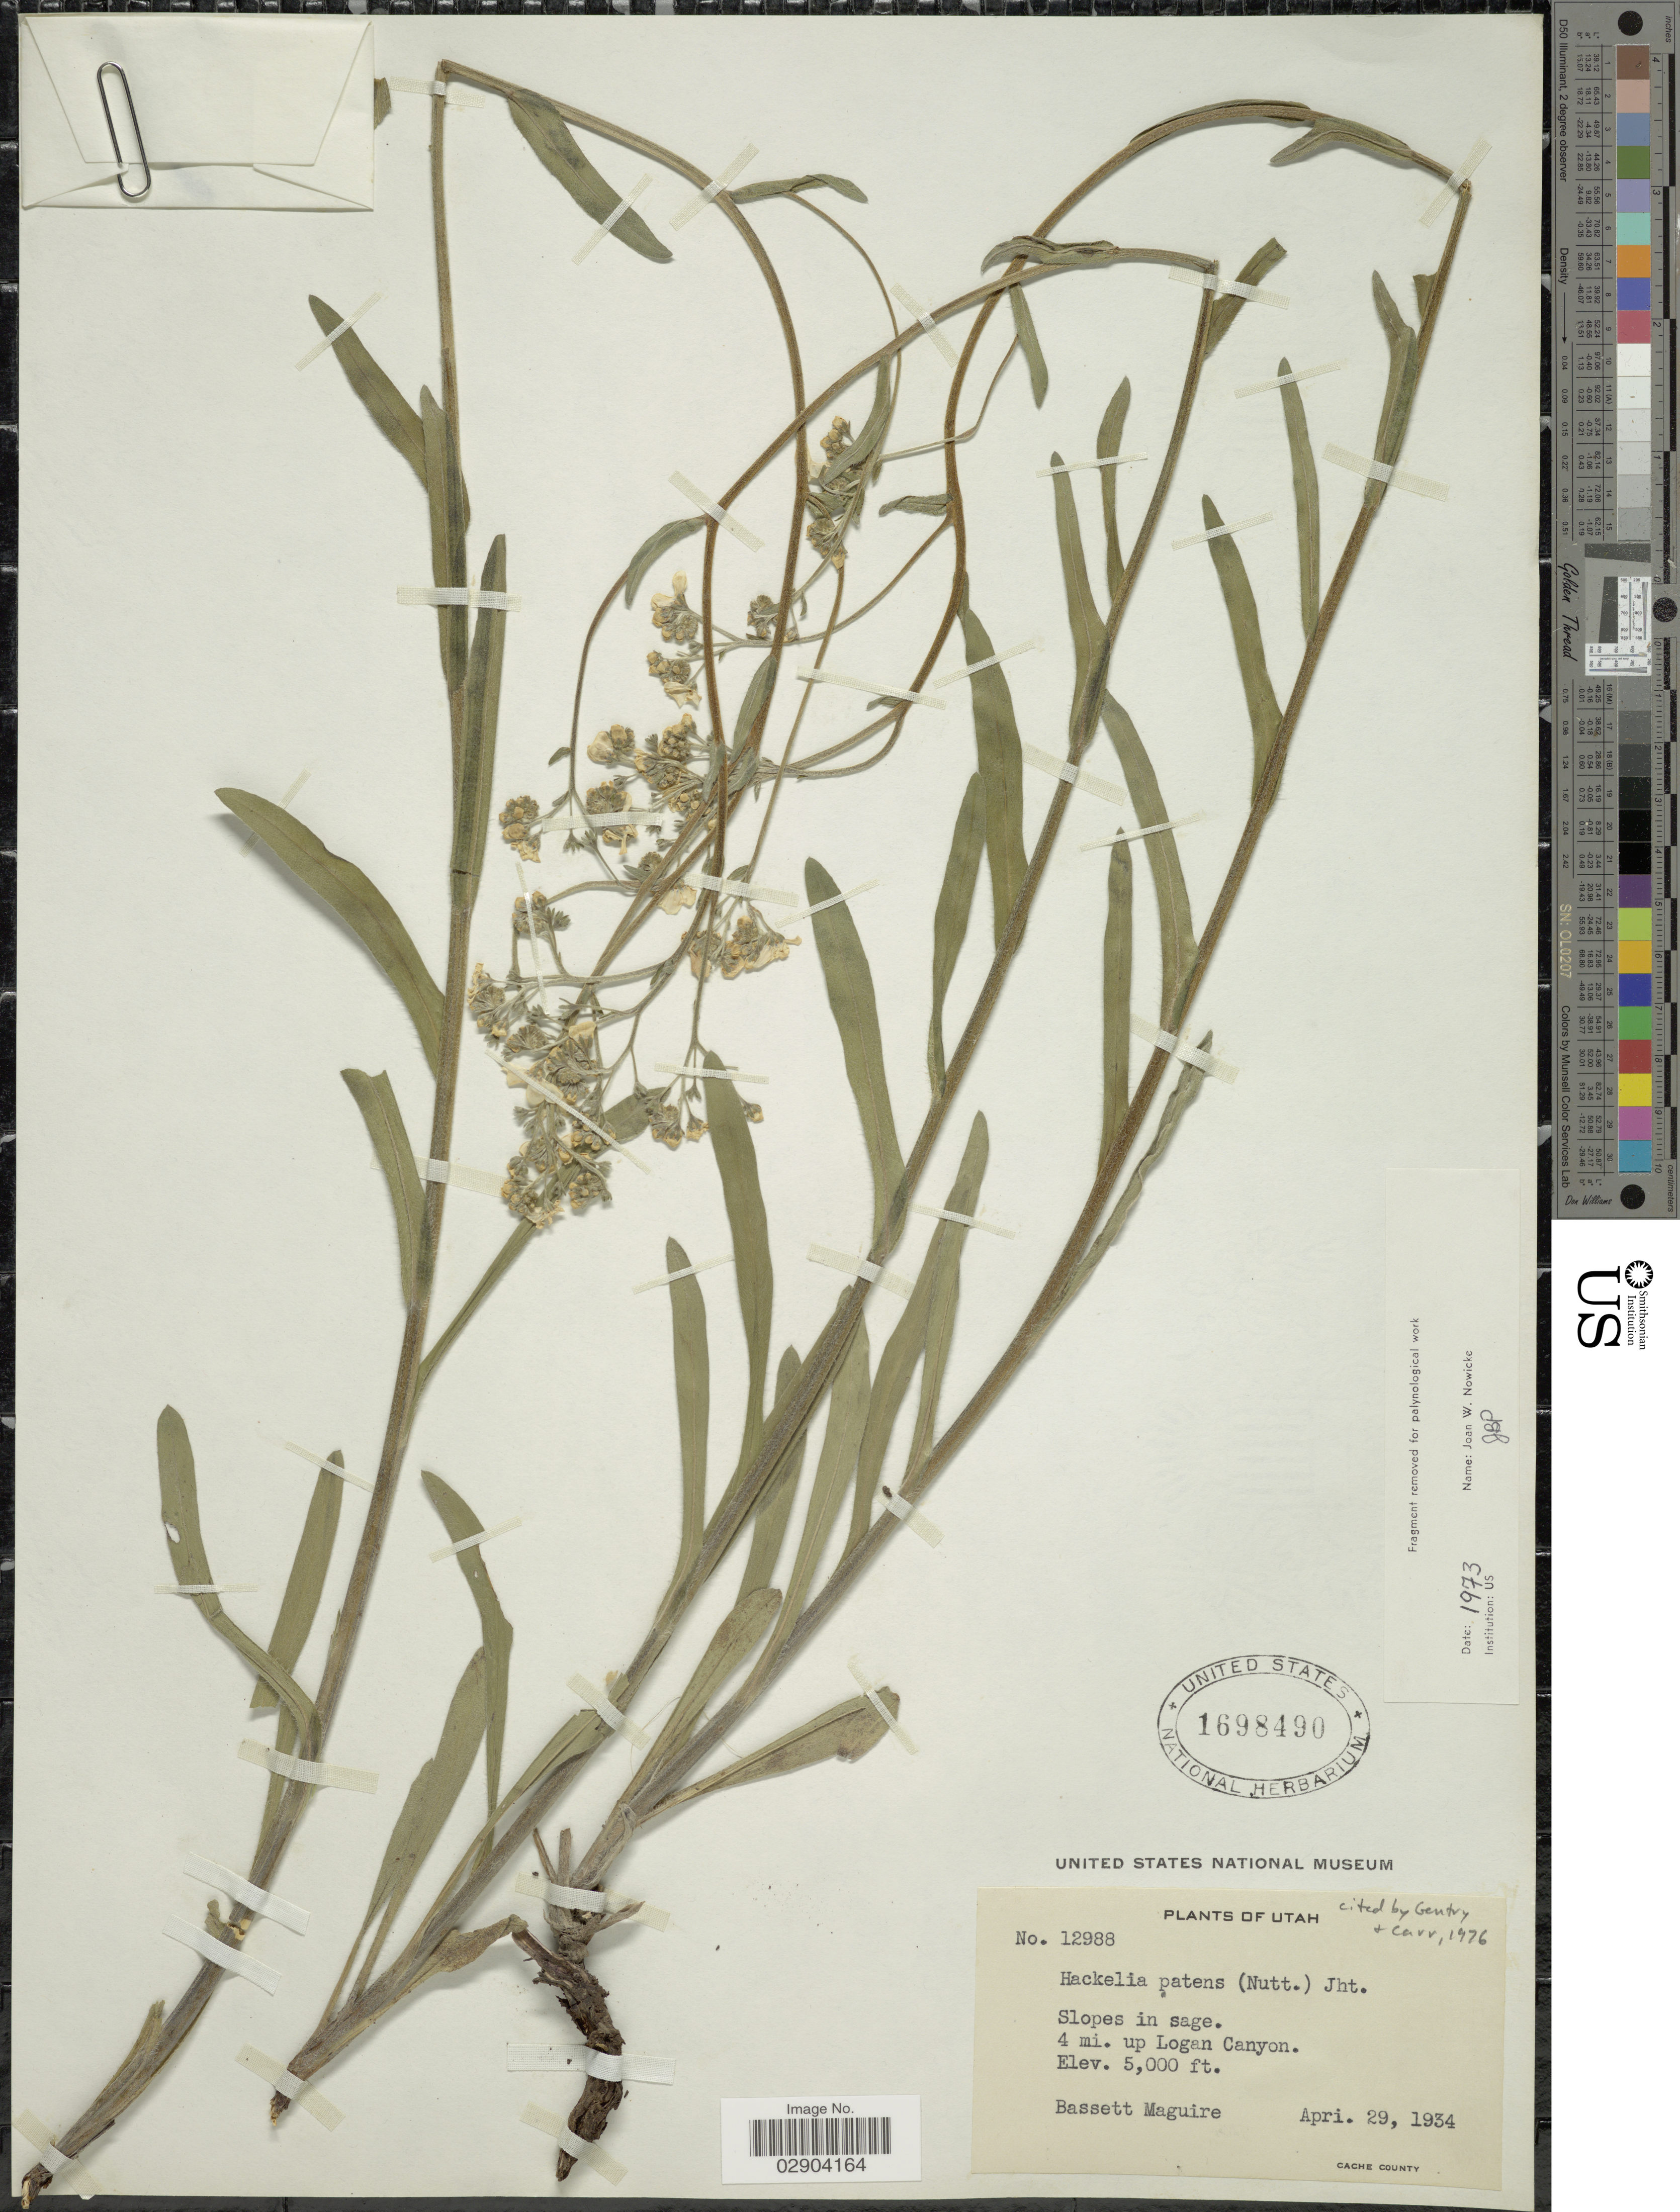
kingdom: Plantae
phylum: Tracheophyta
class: Magnoliopsida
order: Boraginales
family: Boraginaceae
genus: Hackelia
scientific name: Hackelia patens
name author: I.M. Johnst.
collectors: B. Maguire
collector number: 12988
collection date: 1934-04-29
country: United States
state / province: Utah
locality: Slopes in sage. 4 mi. up Logan Canyon. Cache County.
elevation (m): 1524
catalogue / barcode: US 1698490